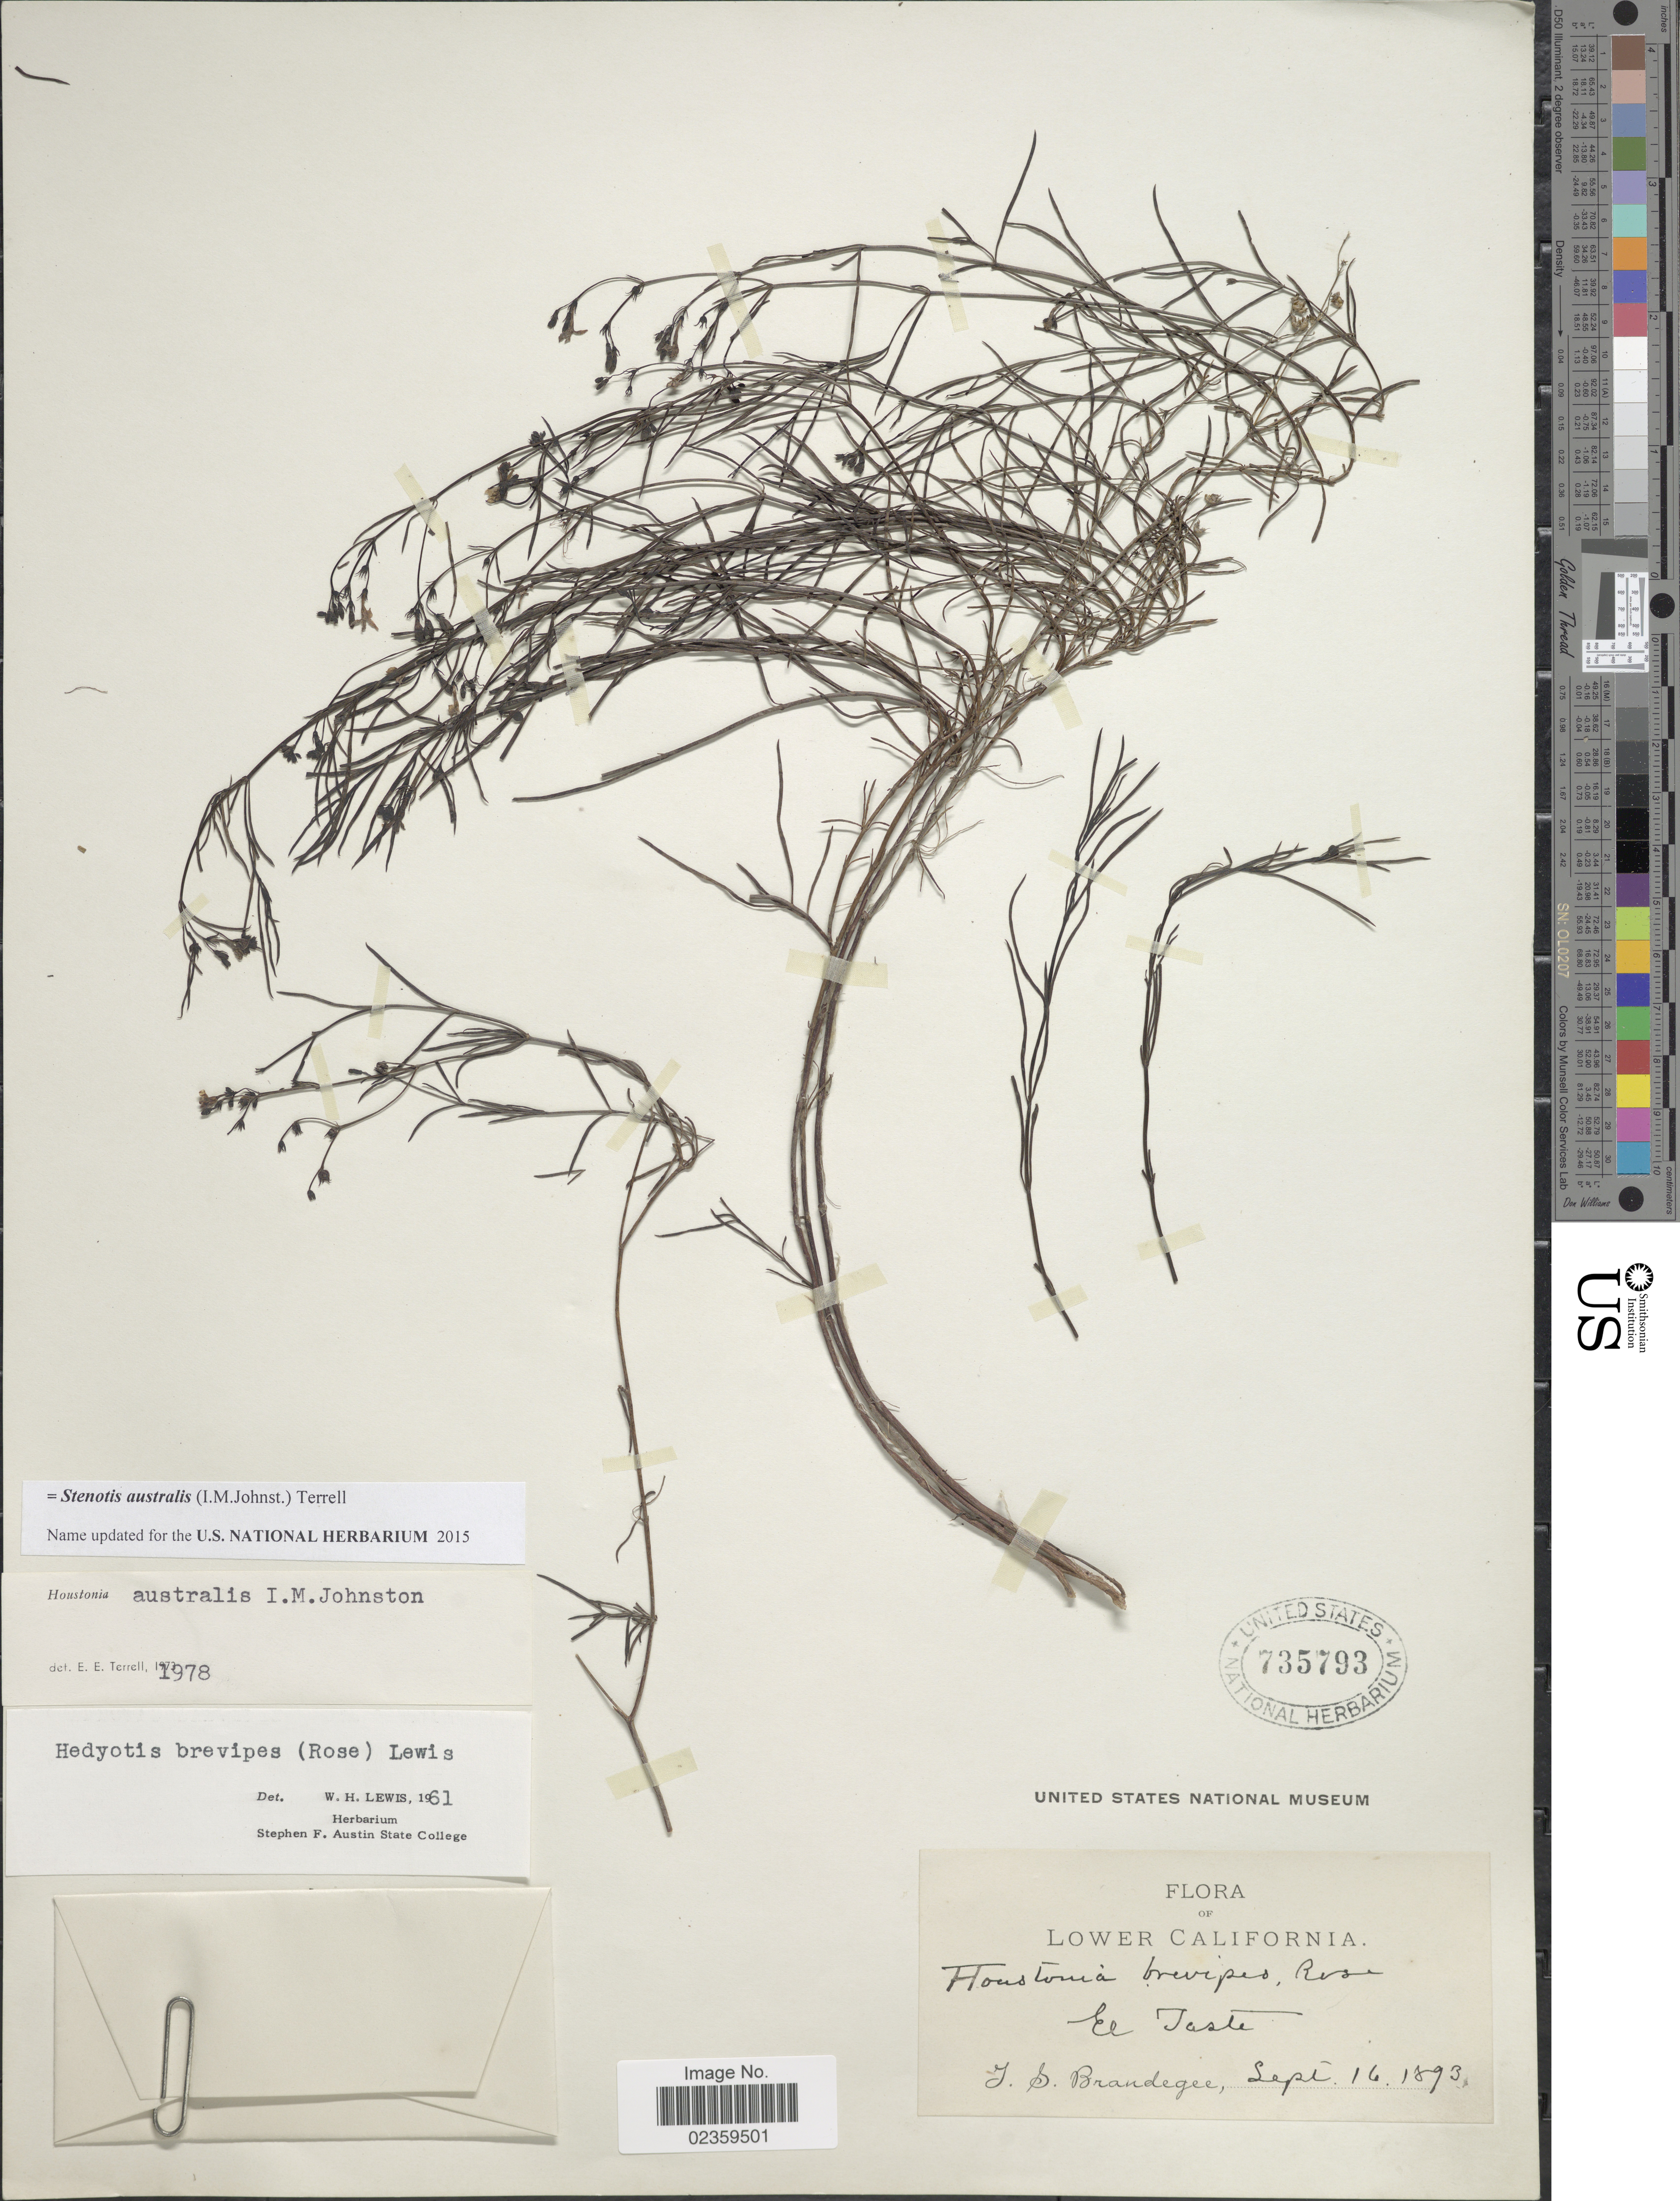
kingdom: Plantae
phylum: Tracheophyta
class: Magnoliopsida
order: Gentianales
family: Rubiaceae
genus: Stenotis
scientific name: Stenotis australis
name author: (I.M. Johnst.) Terrell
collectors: J. S. Brandegee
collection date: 1893-09-16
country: Mexico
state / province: Baja California Sur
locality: Lower California. El Taste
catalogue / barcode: US 735793